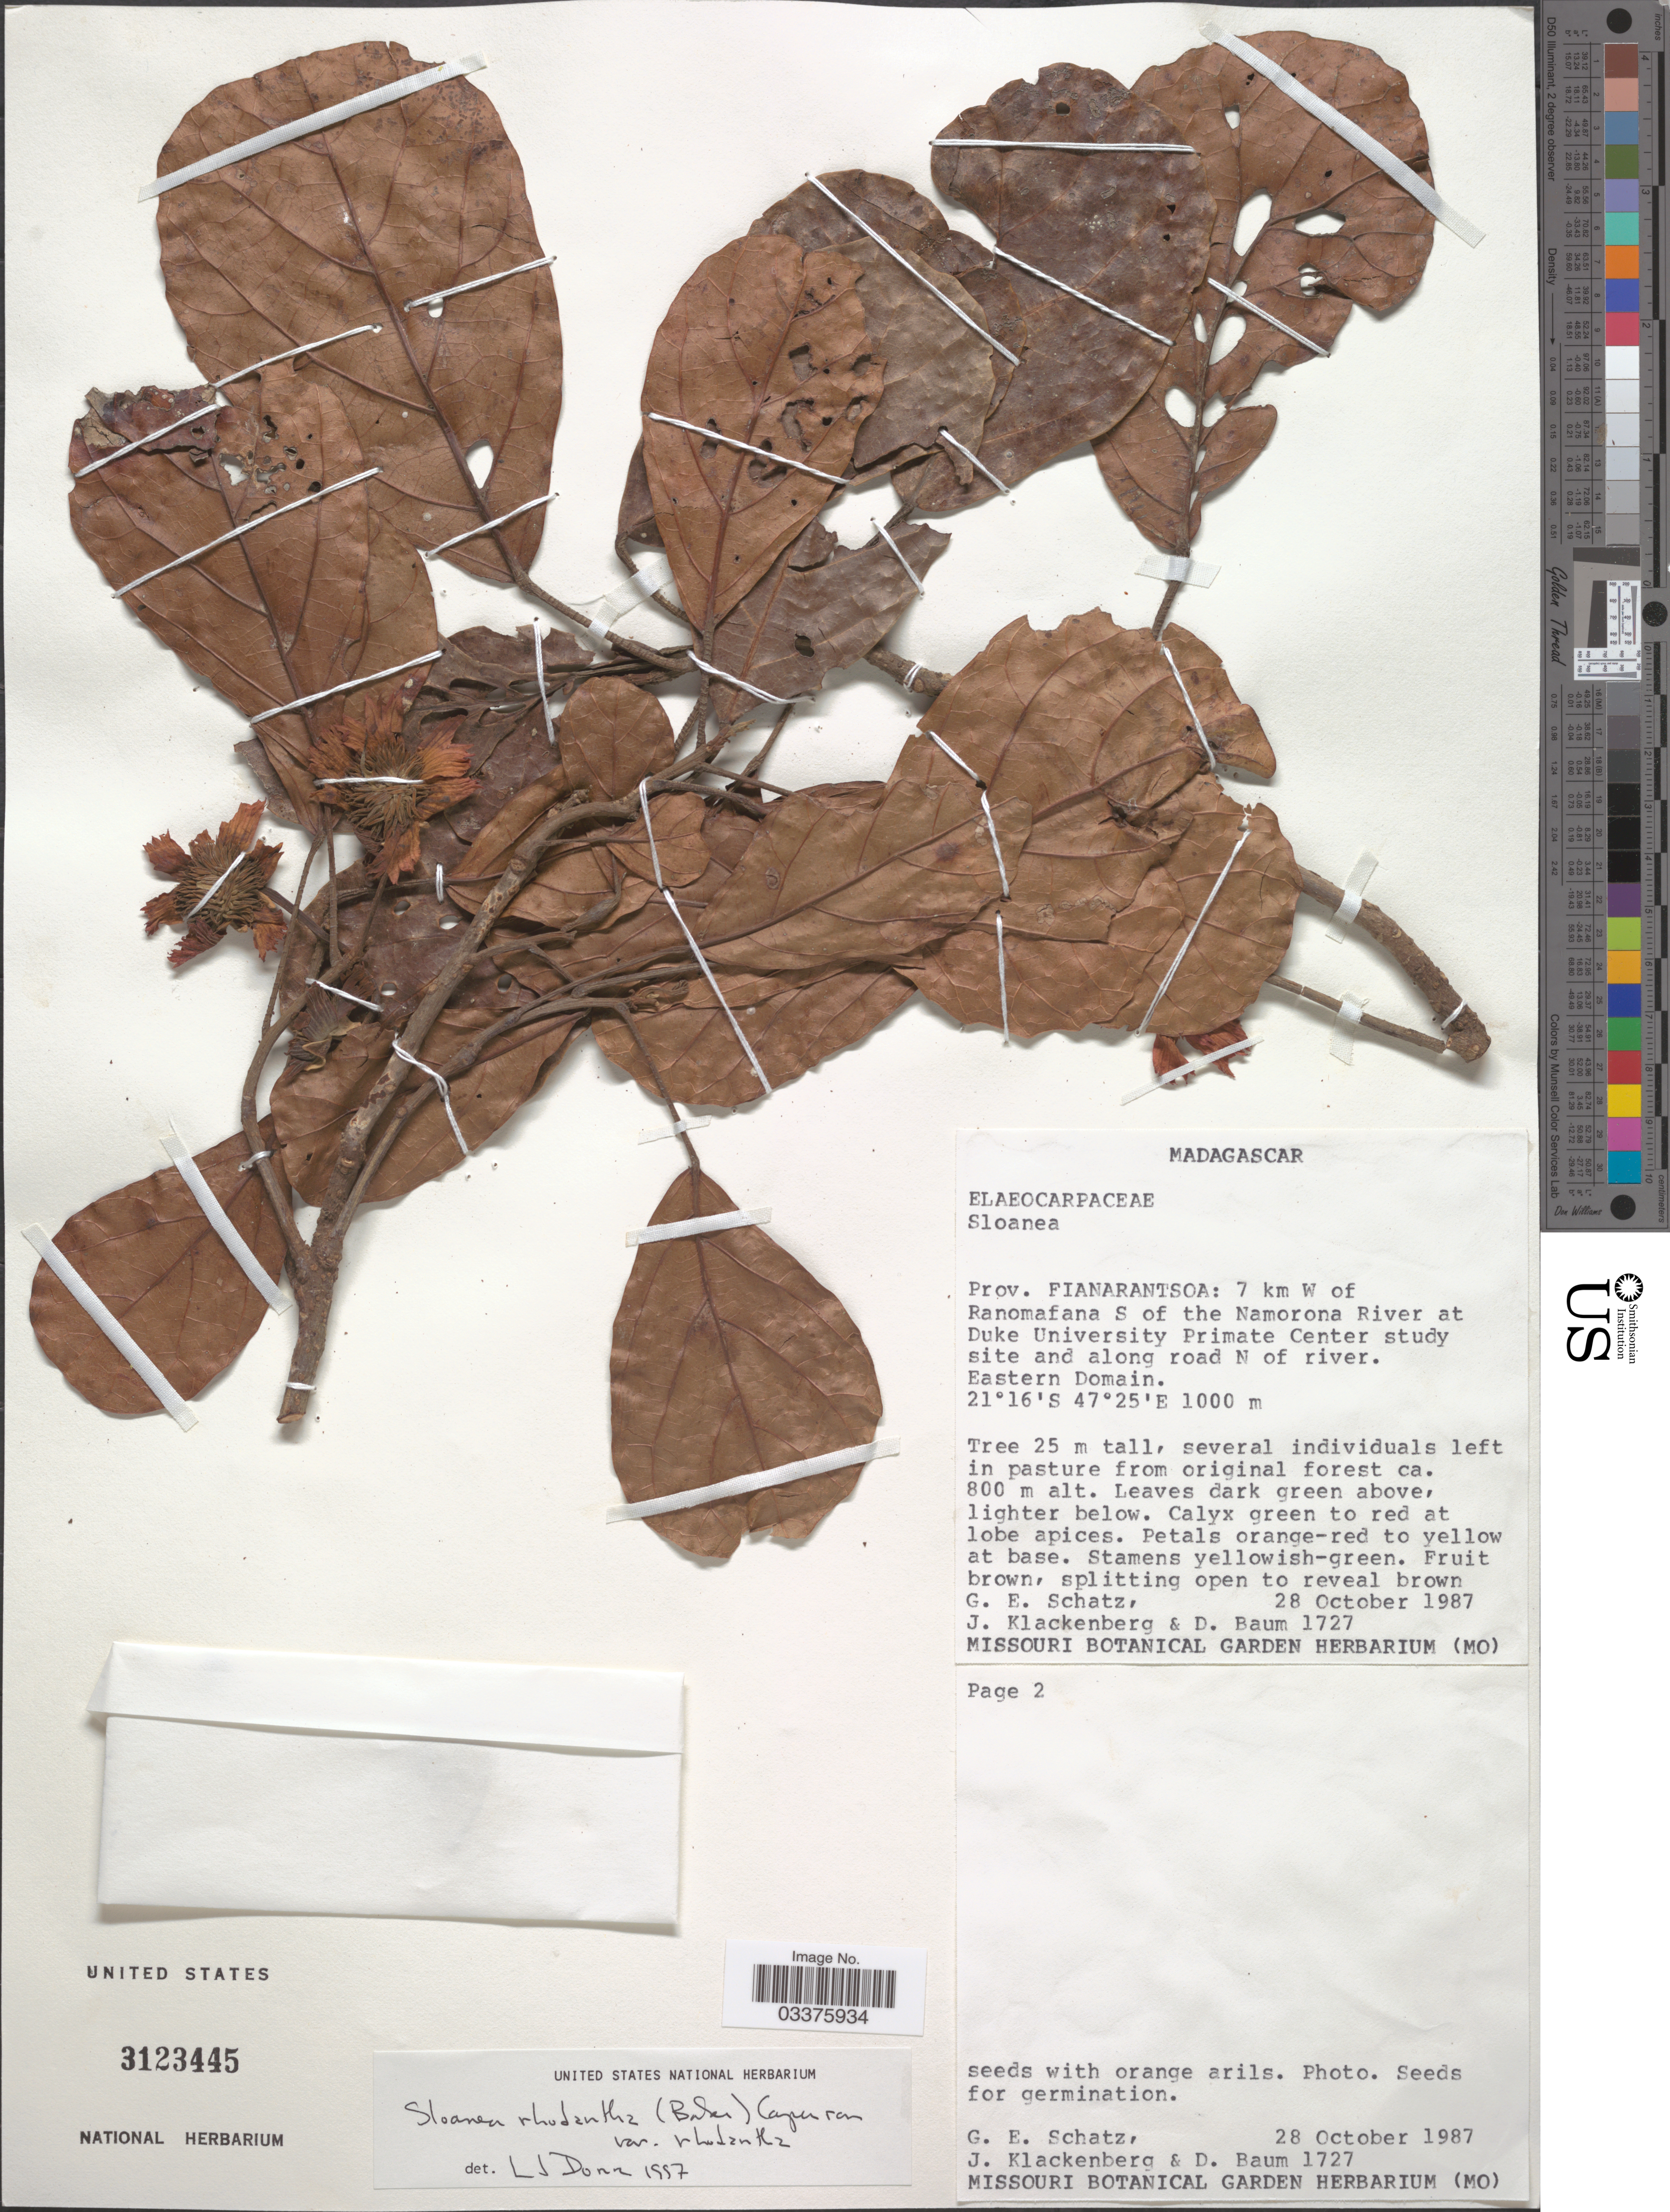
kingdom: Plantae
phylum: Tracheophyta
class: Magnoliopsida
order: Oxalidales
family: Elaeocarpaceae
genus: Sloanea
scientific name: Sloanea rhodantha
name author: (Baker) Capuron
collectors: G. Schatz, J. Klackenberg & D. Baum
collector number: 1727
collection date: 1987-10-28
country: Madagascar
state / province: Vatovavy Fitovinany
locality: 7 km W of Ranomafana S of the Namorana River at Duke University Primate Center study site and along road N of river. Eastern Domain.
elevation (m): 1000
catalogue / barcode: US 3123445